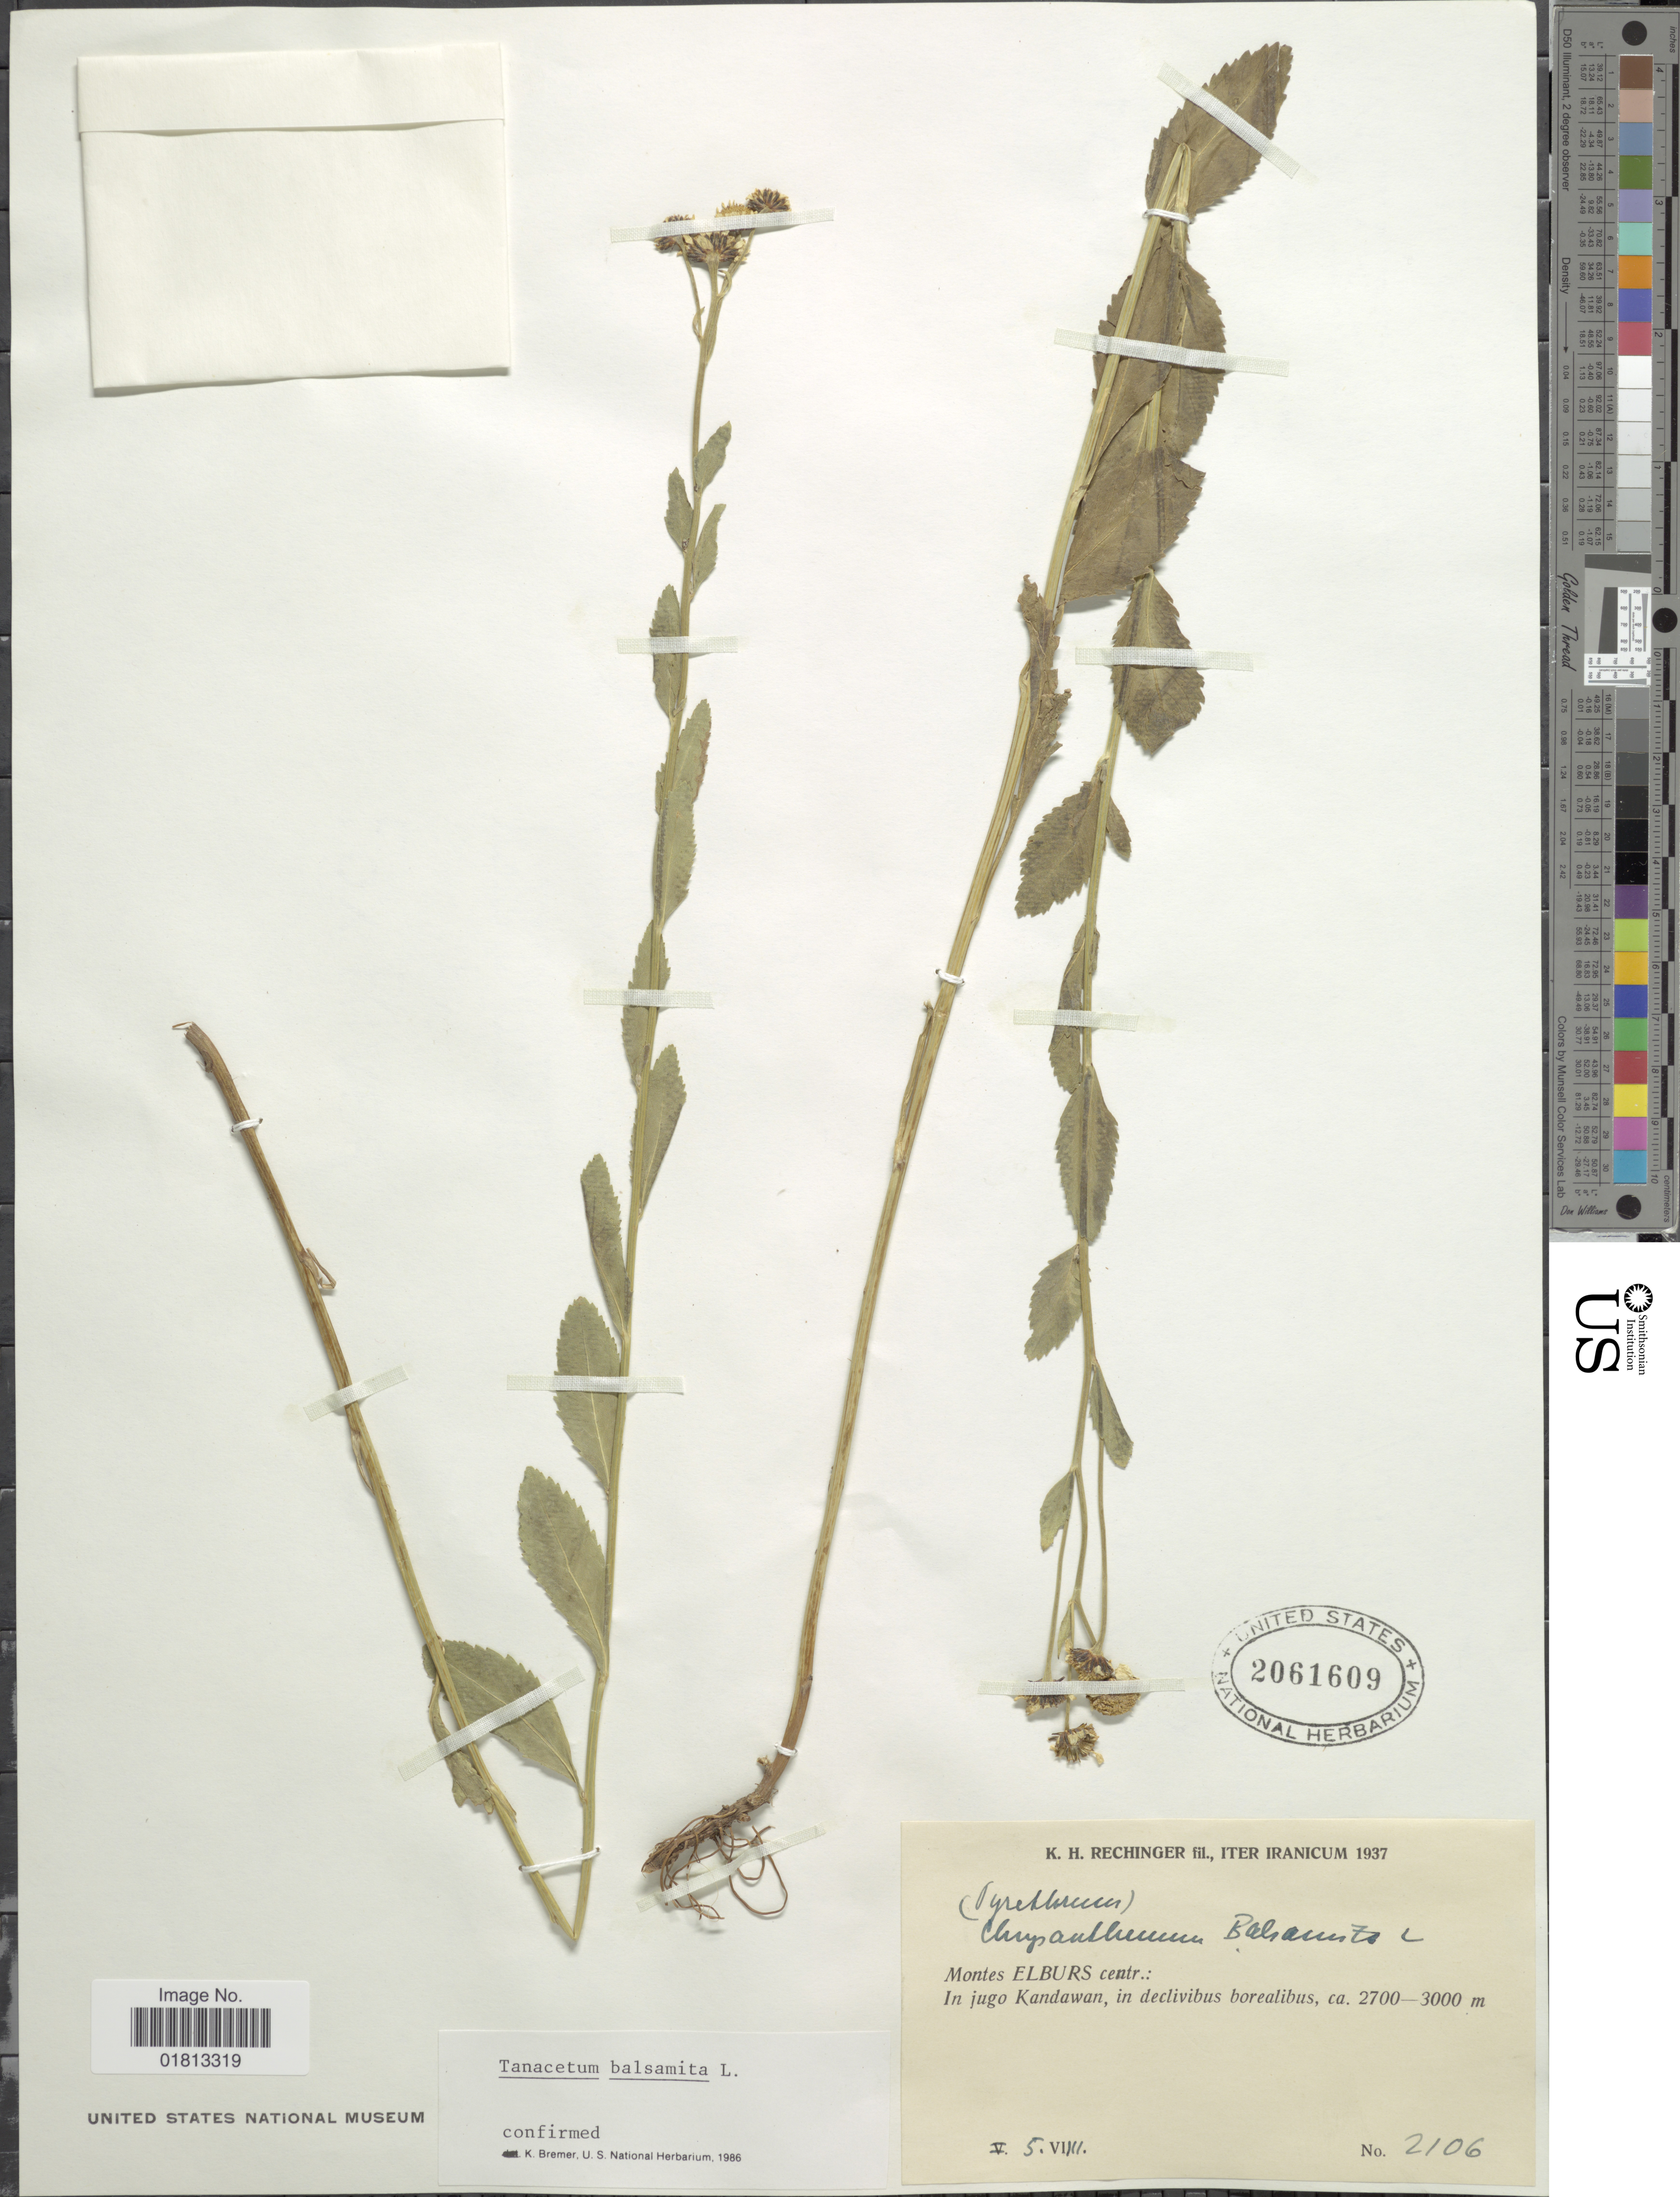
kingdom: Plantae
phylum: Tracheophyta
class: Magnoliopsida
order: Asterales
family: Asteraceae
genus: Tanacetum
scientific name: Tanacetum balsamita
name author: L.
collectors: K. H. Rechinger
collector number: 2106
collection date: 1937-05-05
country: Iran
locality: Iter Iranicum, Montes Elburs centr.:In jugo Kandawan, in declivibus borealibus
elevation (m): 2700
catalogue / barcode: US 2061609